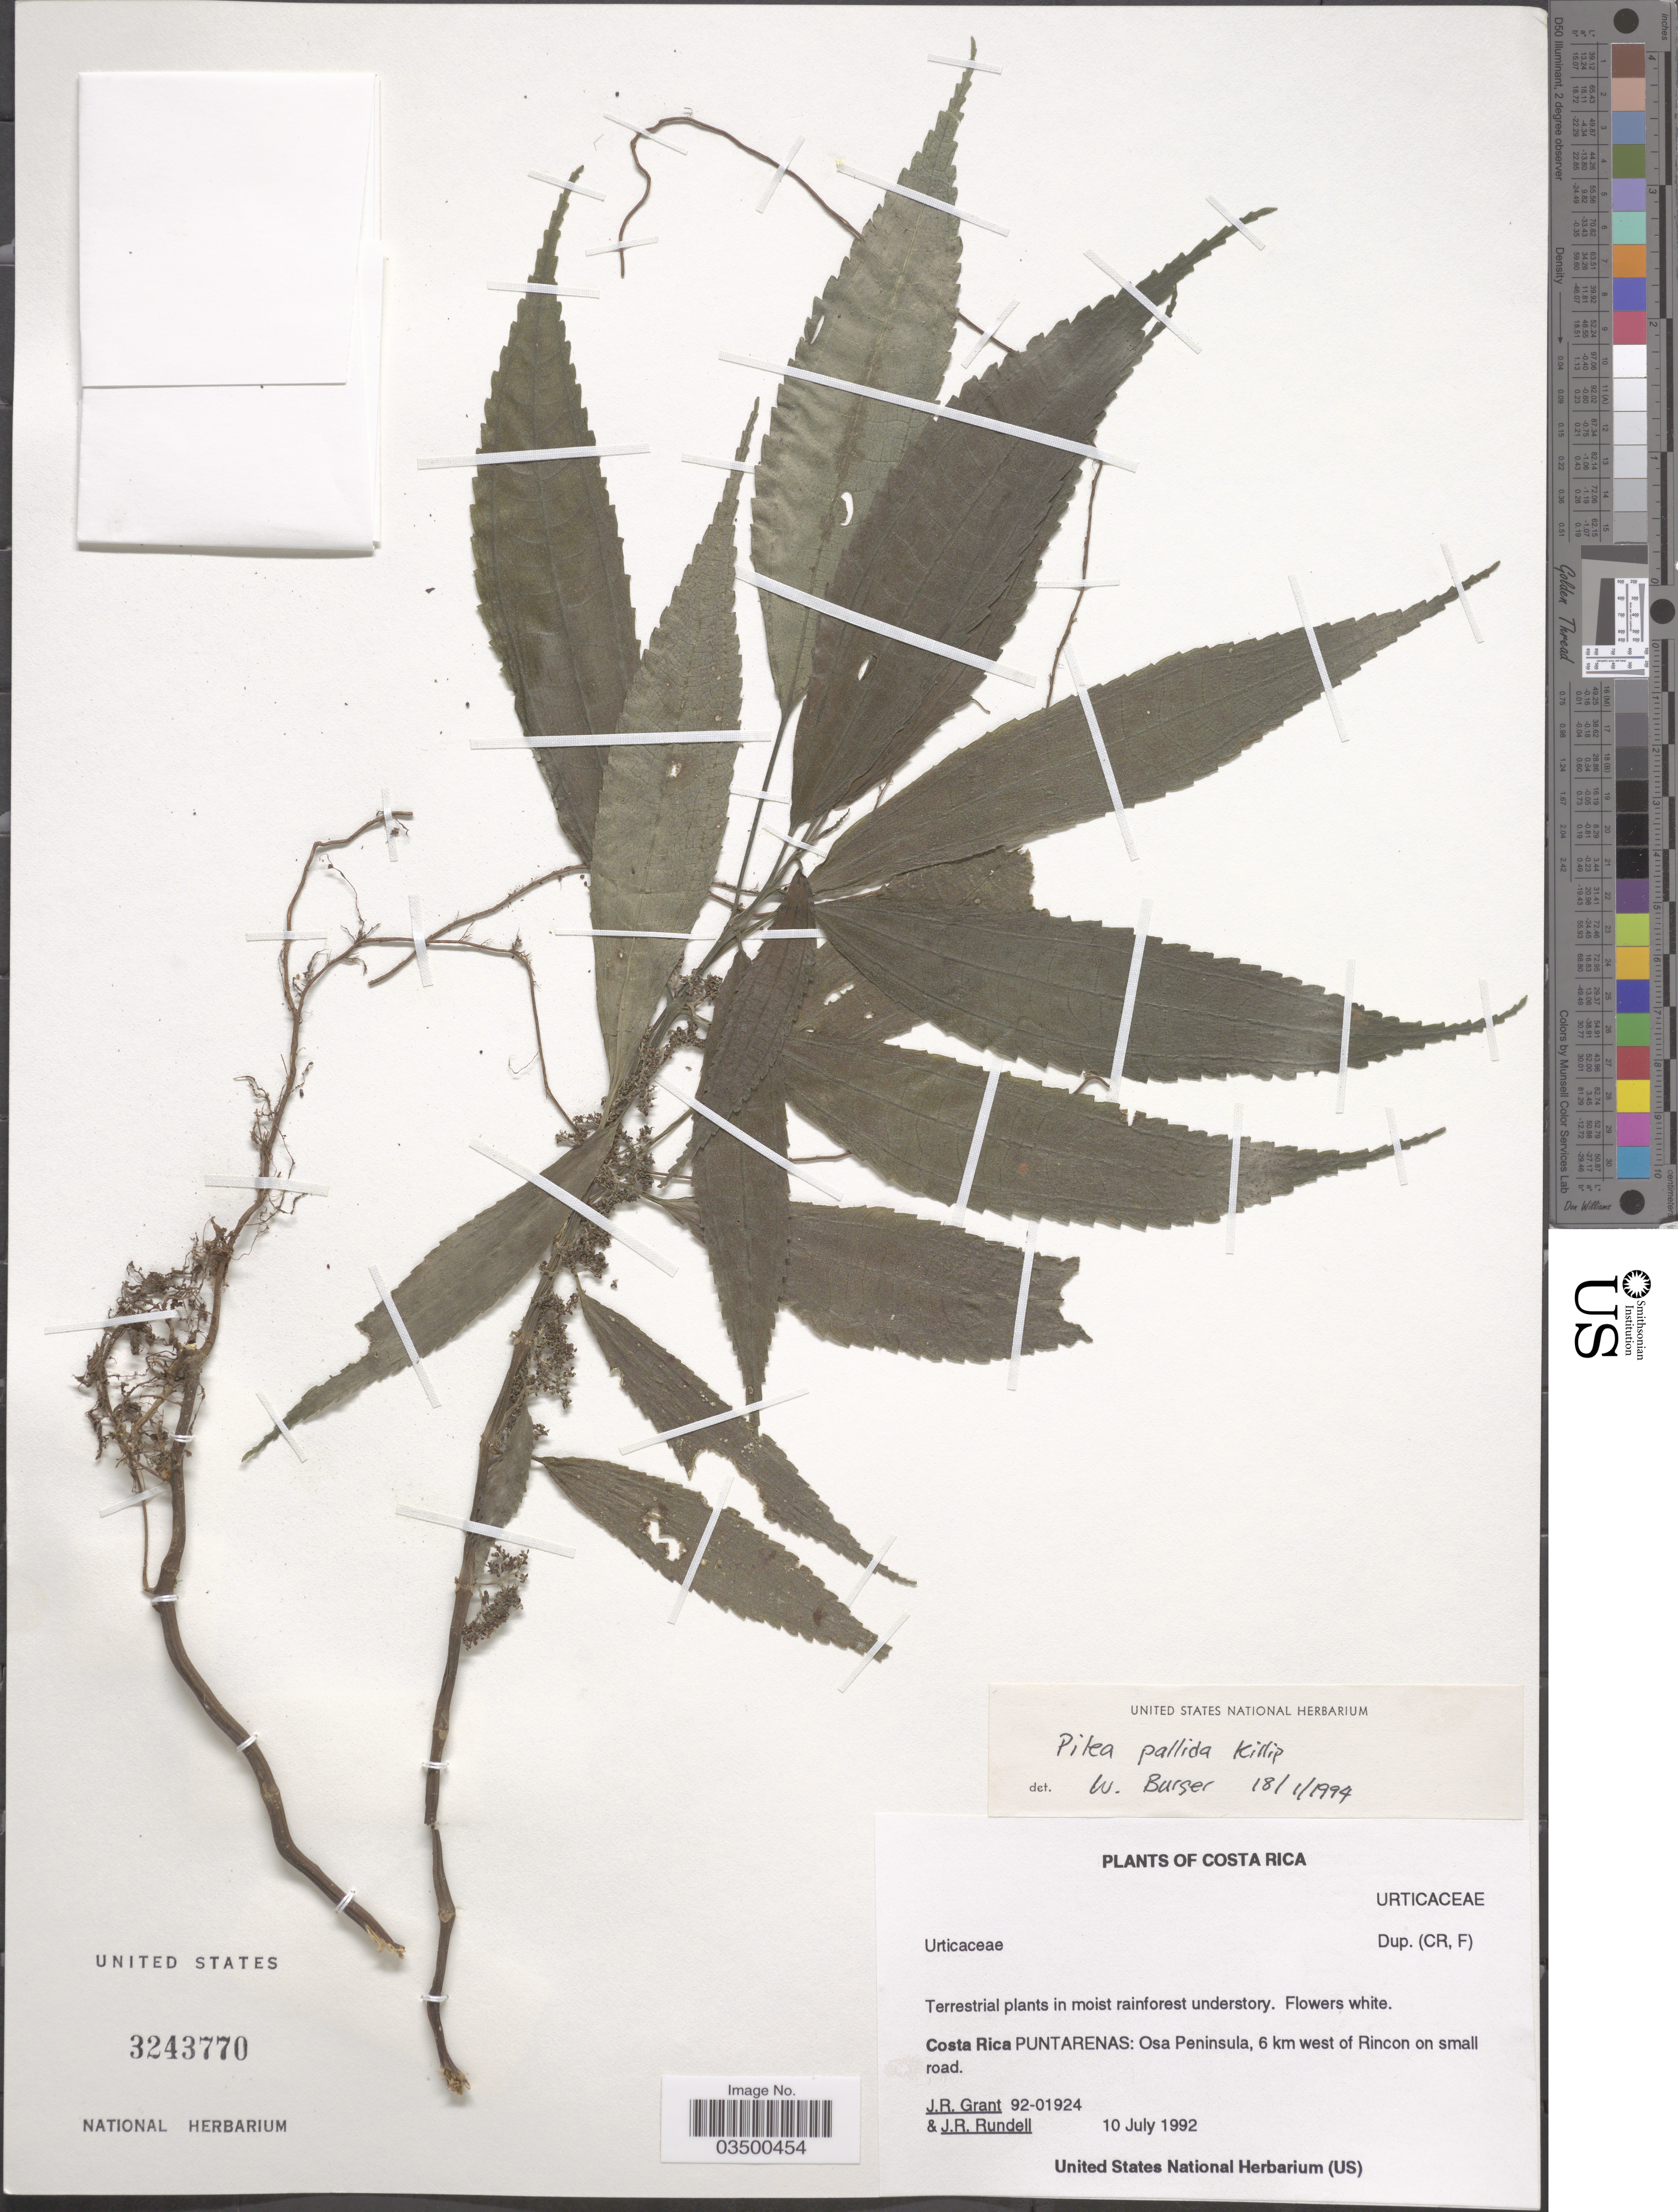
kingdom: Plantae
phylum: Tracheophyta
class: Magnoliopsida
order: Rosales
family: Urticaceae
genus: Pilea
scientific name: Pilea pallida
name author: Killip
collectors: J. Grant & J. R. Rundell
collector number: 92-01924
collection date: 1992-07-10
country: Costa Rica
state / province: Puntarenas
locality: Osa Peninsula, 6 km west of Rincon on small road.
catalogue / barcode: US 3243770